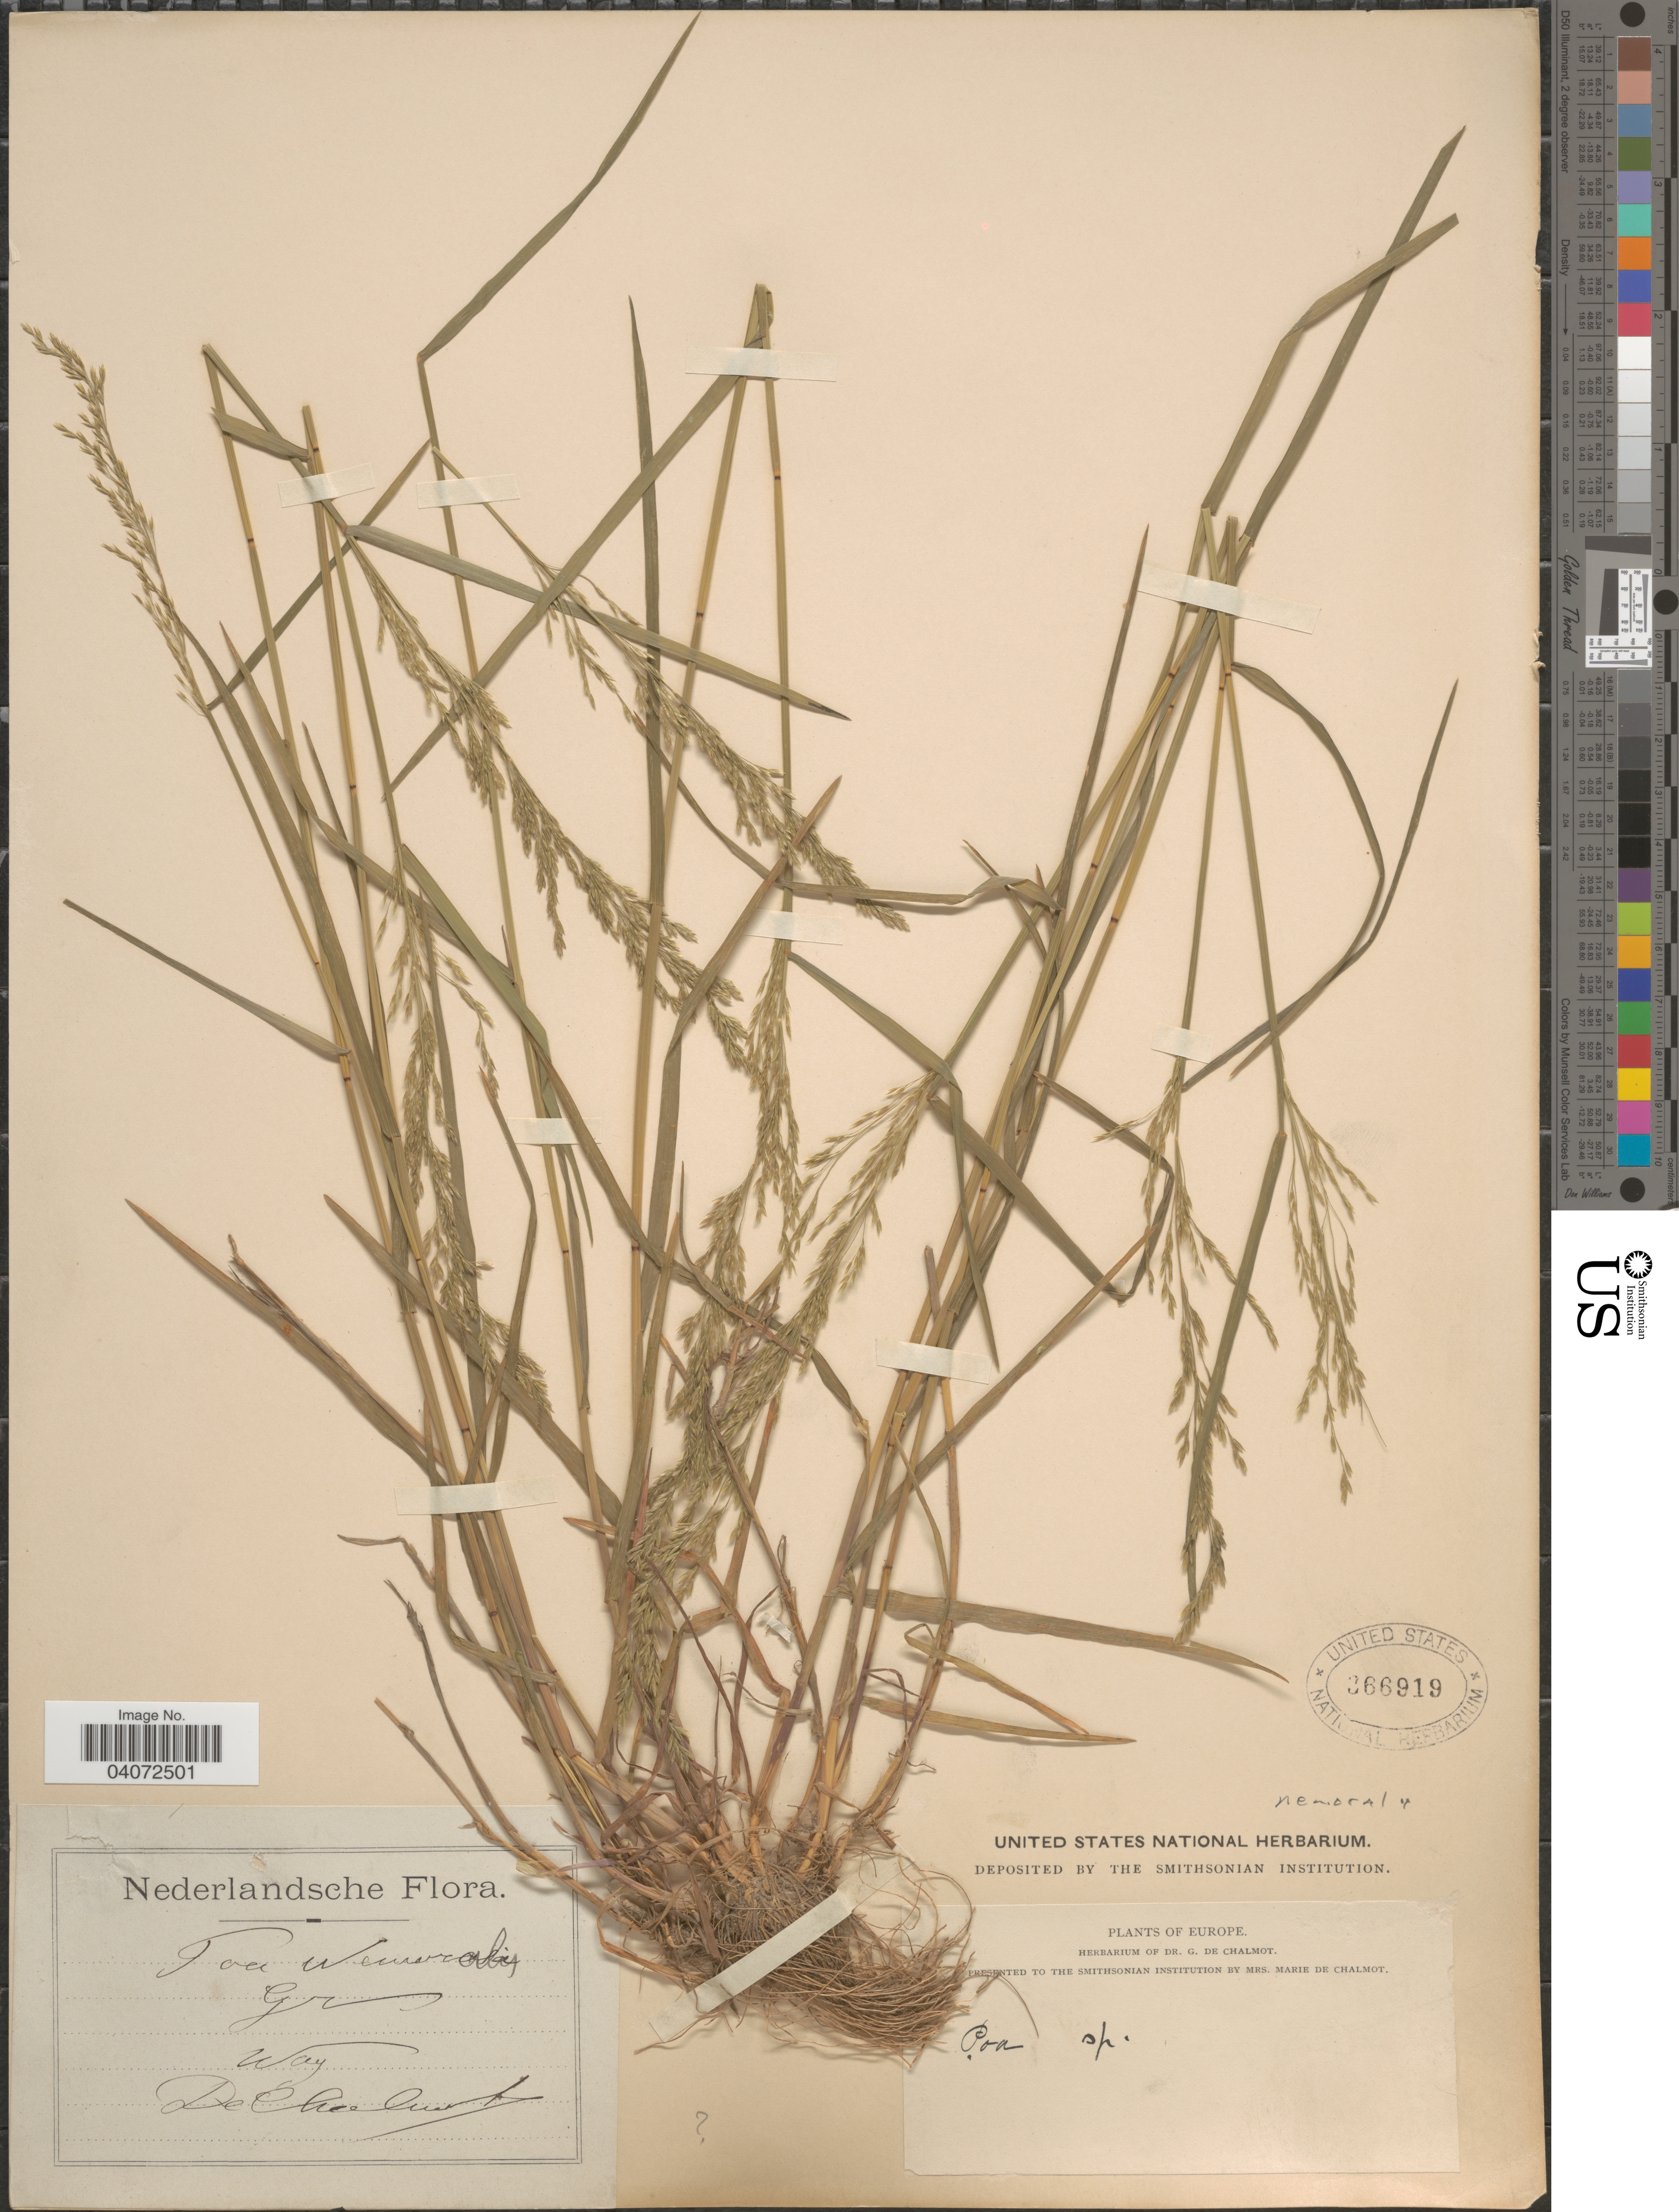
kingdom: Plantae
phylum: Tracheophyta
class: Liliopsida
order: Poales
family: Poaceae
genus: Poa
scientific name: Poa nemoralis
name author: L.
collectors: G. de Chalmot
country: Netherlands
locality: Wag.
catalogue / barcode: US 366919